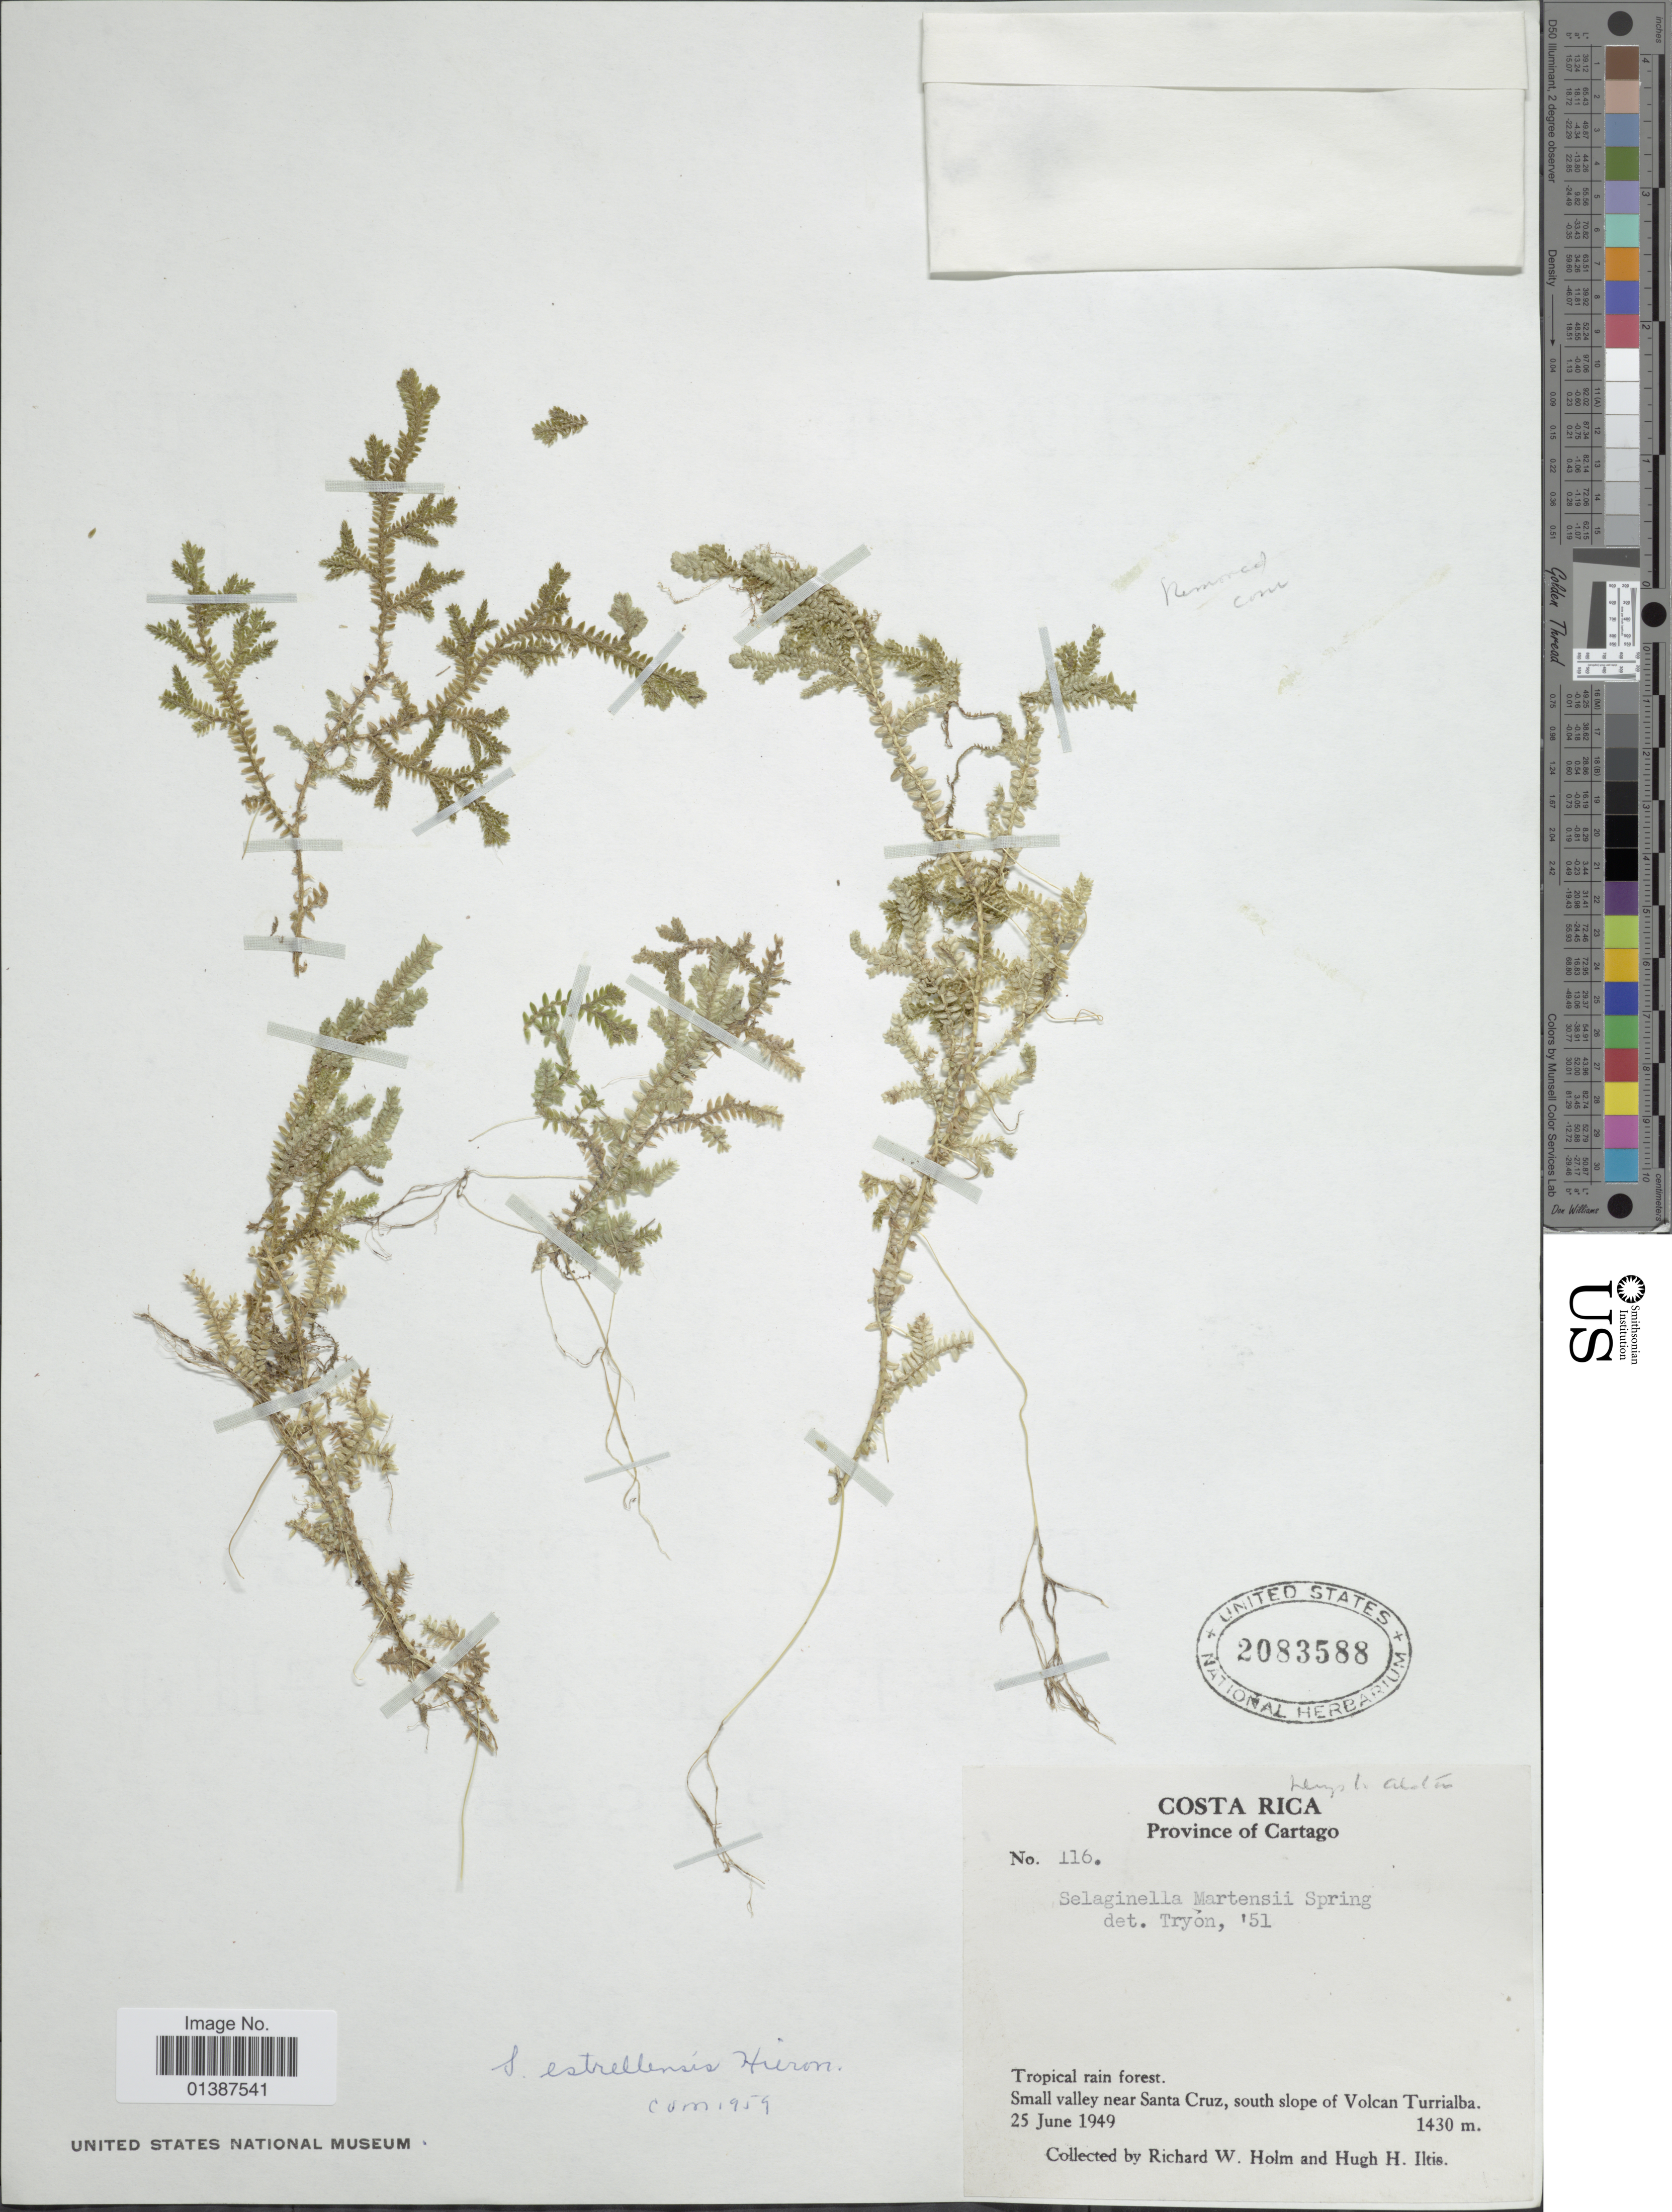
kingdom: Plantae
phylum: Tracheophyta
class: Lycopodiopsida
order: Selaginellales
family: Selaginellaceae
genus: Selaginella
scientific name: Selaginella estrellensis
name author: Hieron.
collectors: R. W. Holm & H. H. Iltis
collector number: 116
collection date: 1949-06-25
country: Costa Rica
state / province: Cartago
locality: Province of Cartago, Samll valley near Santa Cruz, south slope of Volcan Turrialba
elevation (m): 1430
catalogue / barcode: US 2083588